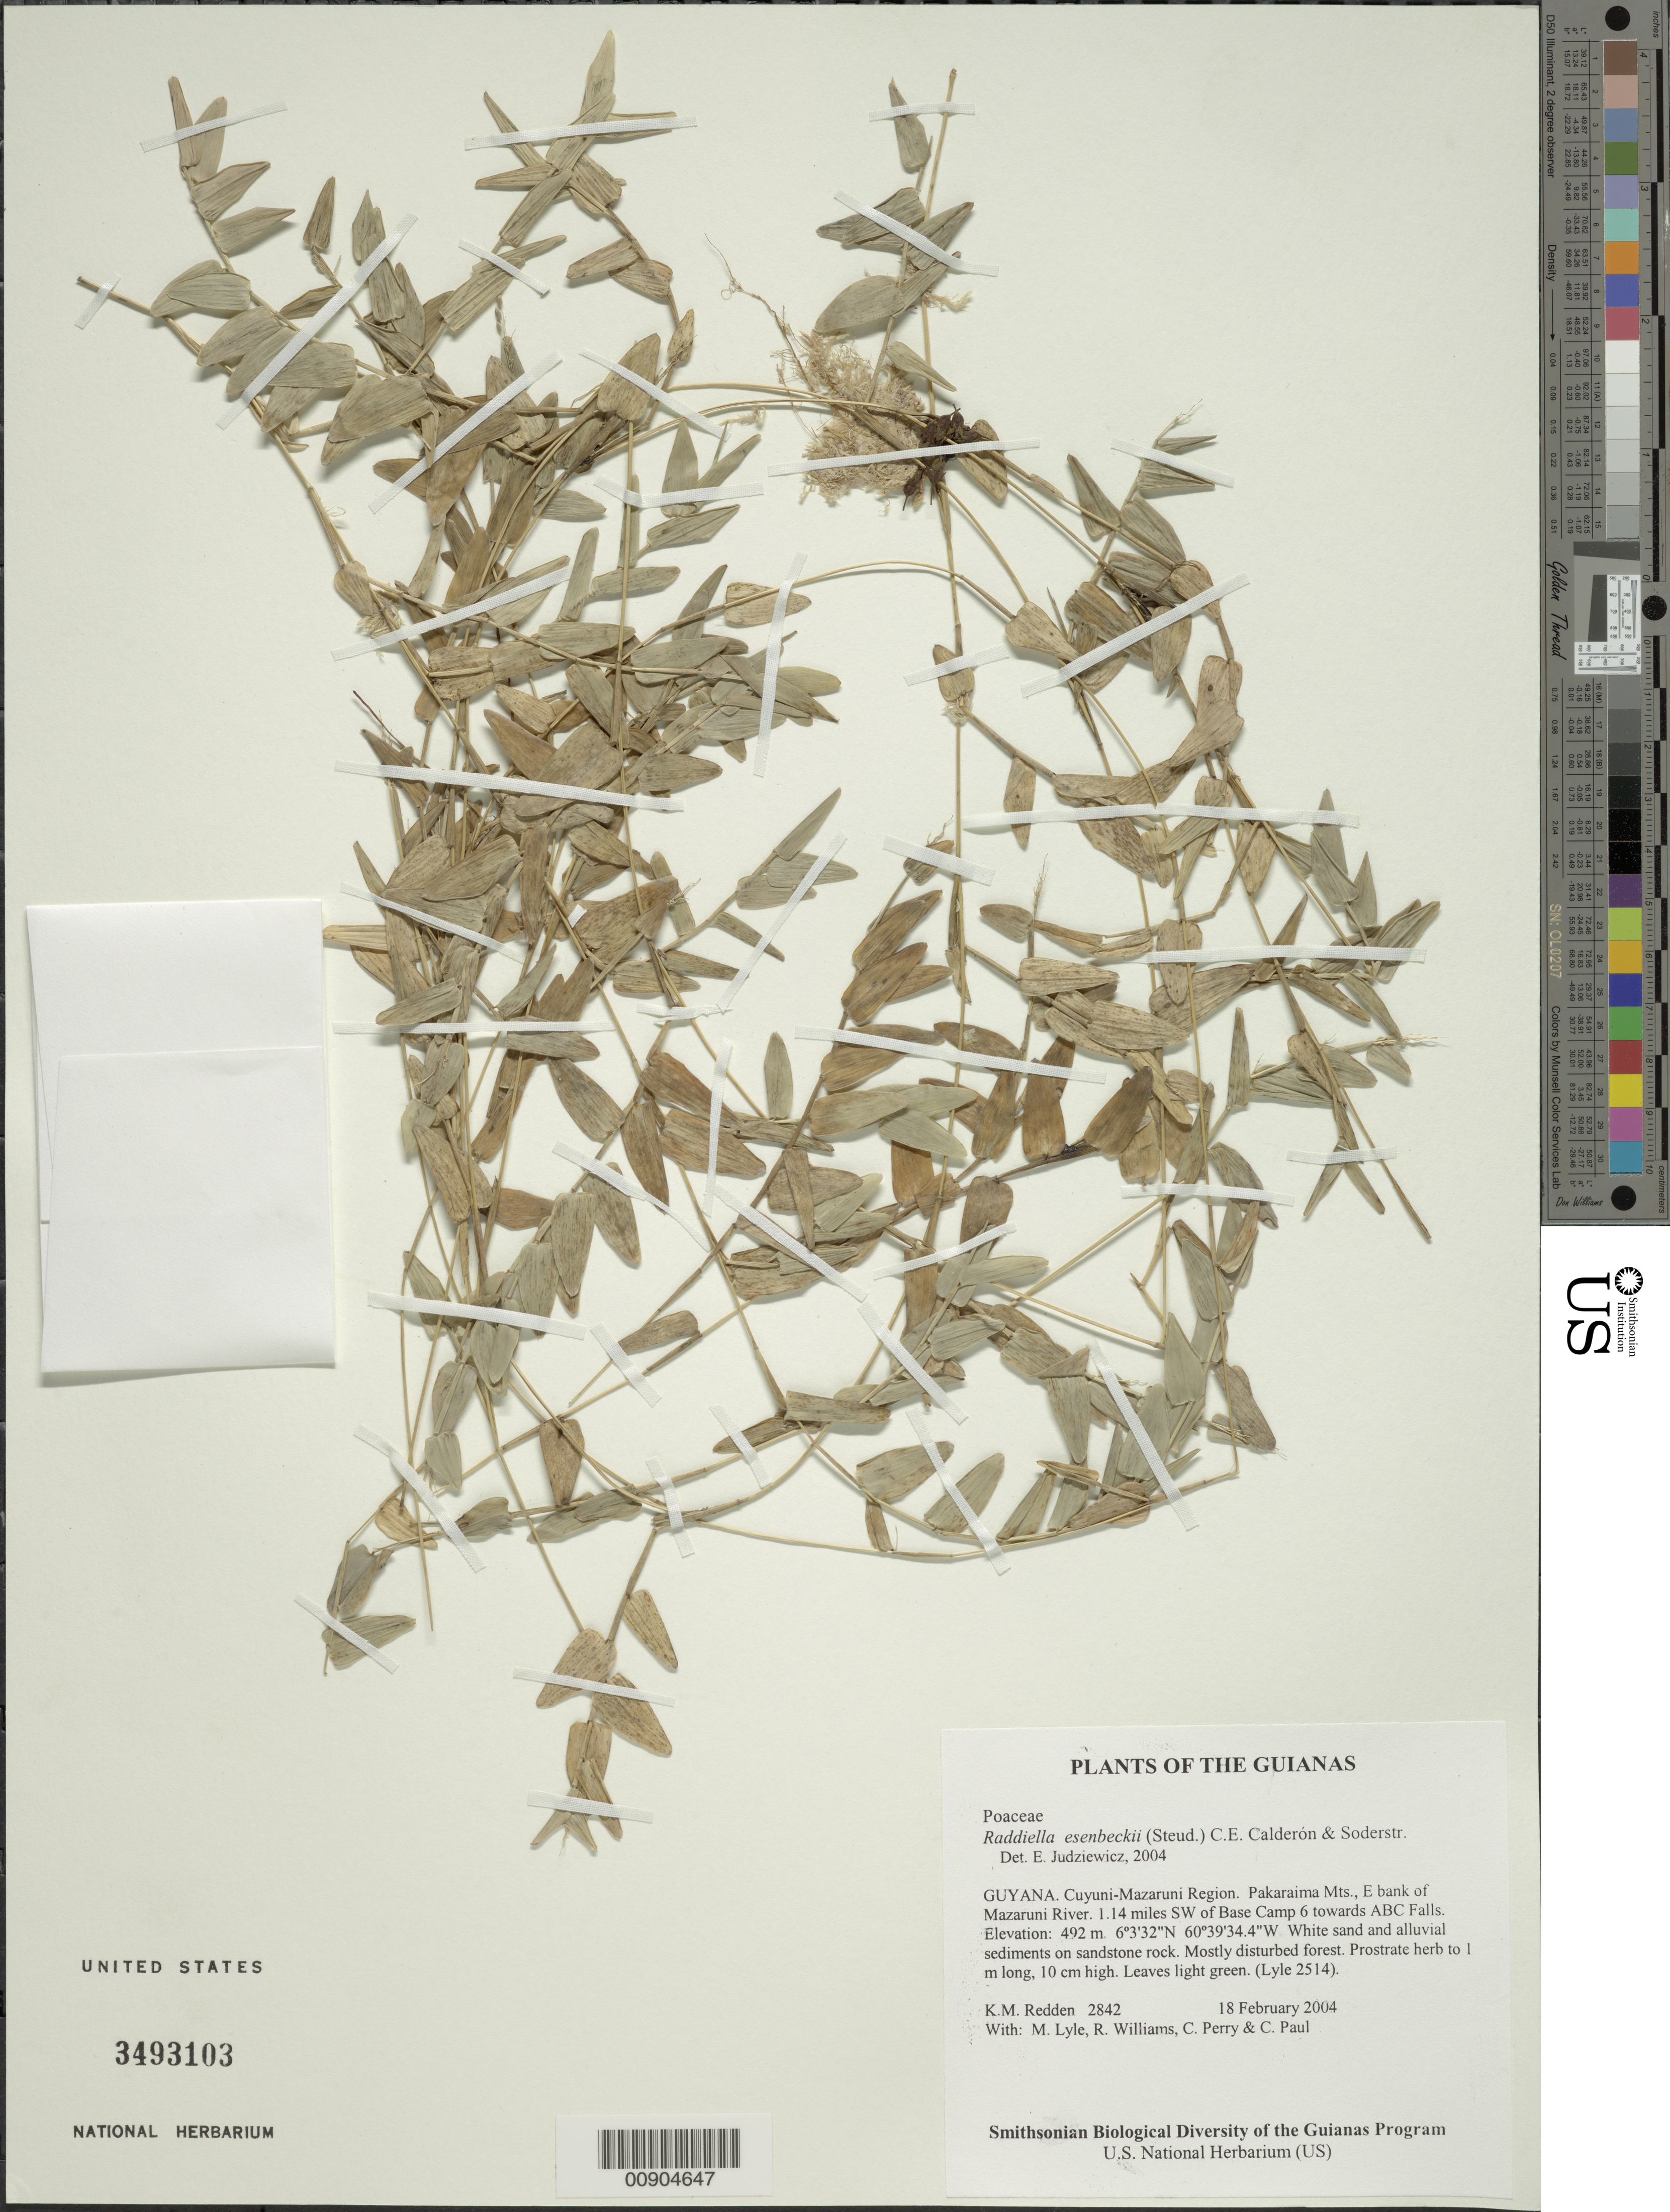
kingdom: Plantae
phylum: Tracheophyta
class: Liliopsida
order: Poales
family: Poaceae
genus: Raddiella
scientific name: Raddiella esenbeckii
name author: (Steud.) C. E. Calderón & Soderstr.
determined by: Judziewicz, E. J.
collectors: K. M. Redden, M. Lyle, R. Williams, C. Perry & C. Paul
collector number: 2842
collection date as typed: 18 February 2004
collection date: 2004-02-18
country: Guyana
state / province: Cuyuni-Mazaruni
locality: Pakaraima Mts., E bank of Mazaruni River. 1.14 miles SW of Base Camp 6 towards ABC Falls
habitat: White sand and alluvial sediments on sandstone rock. Mostly disturbed forest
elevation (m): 492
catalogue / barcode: US 3493103